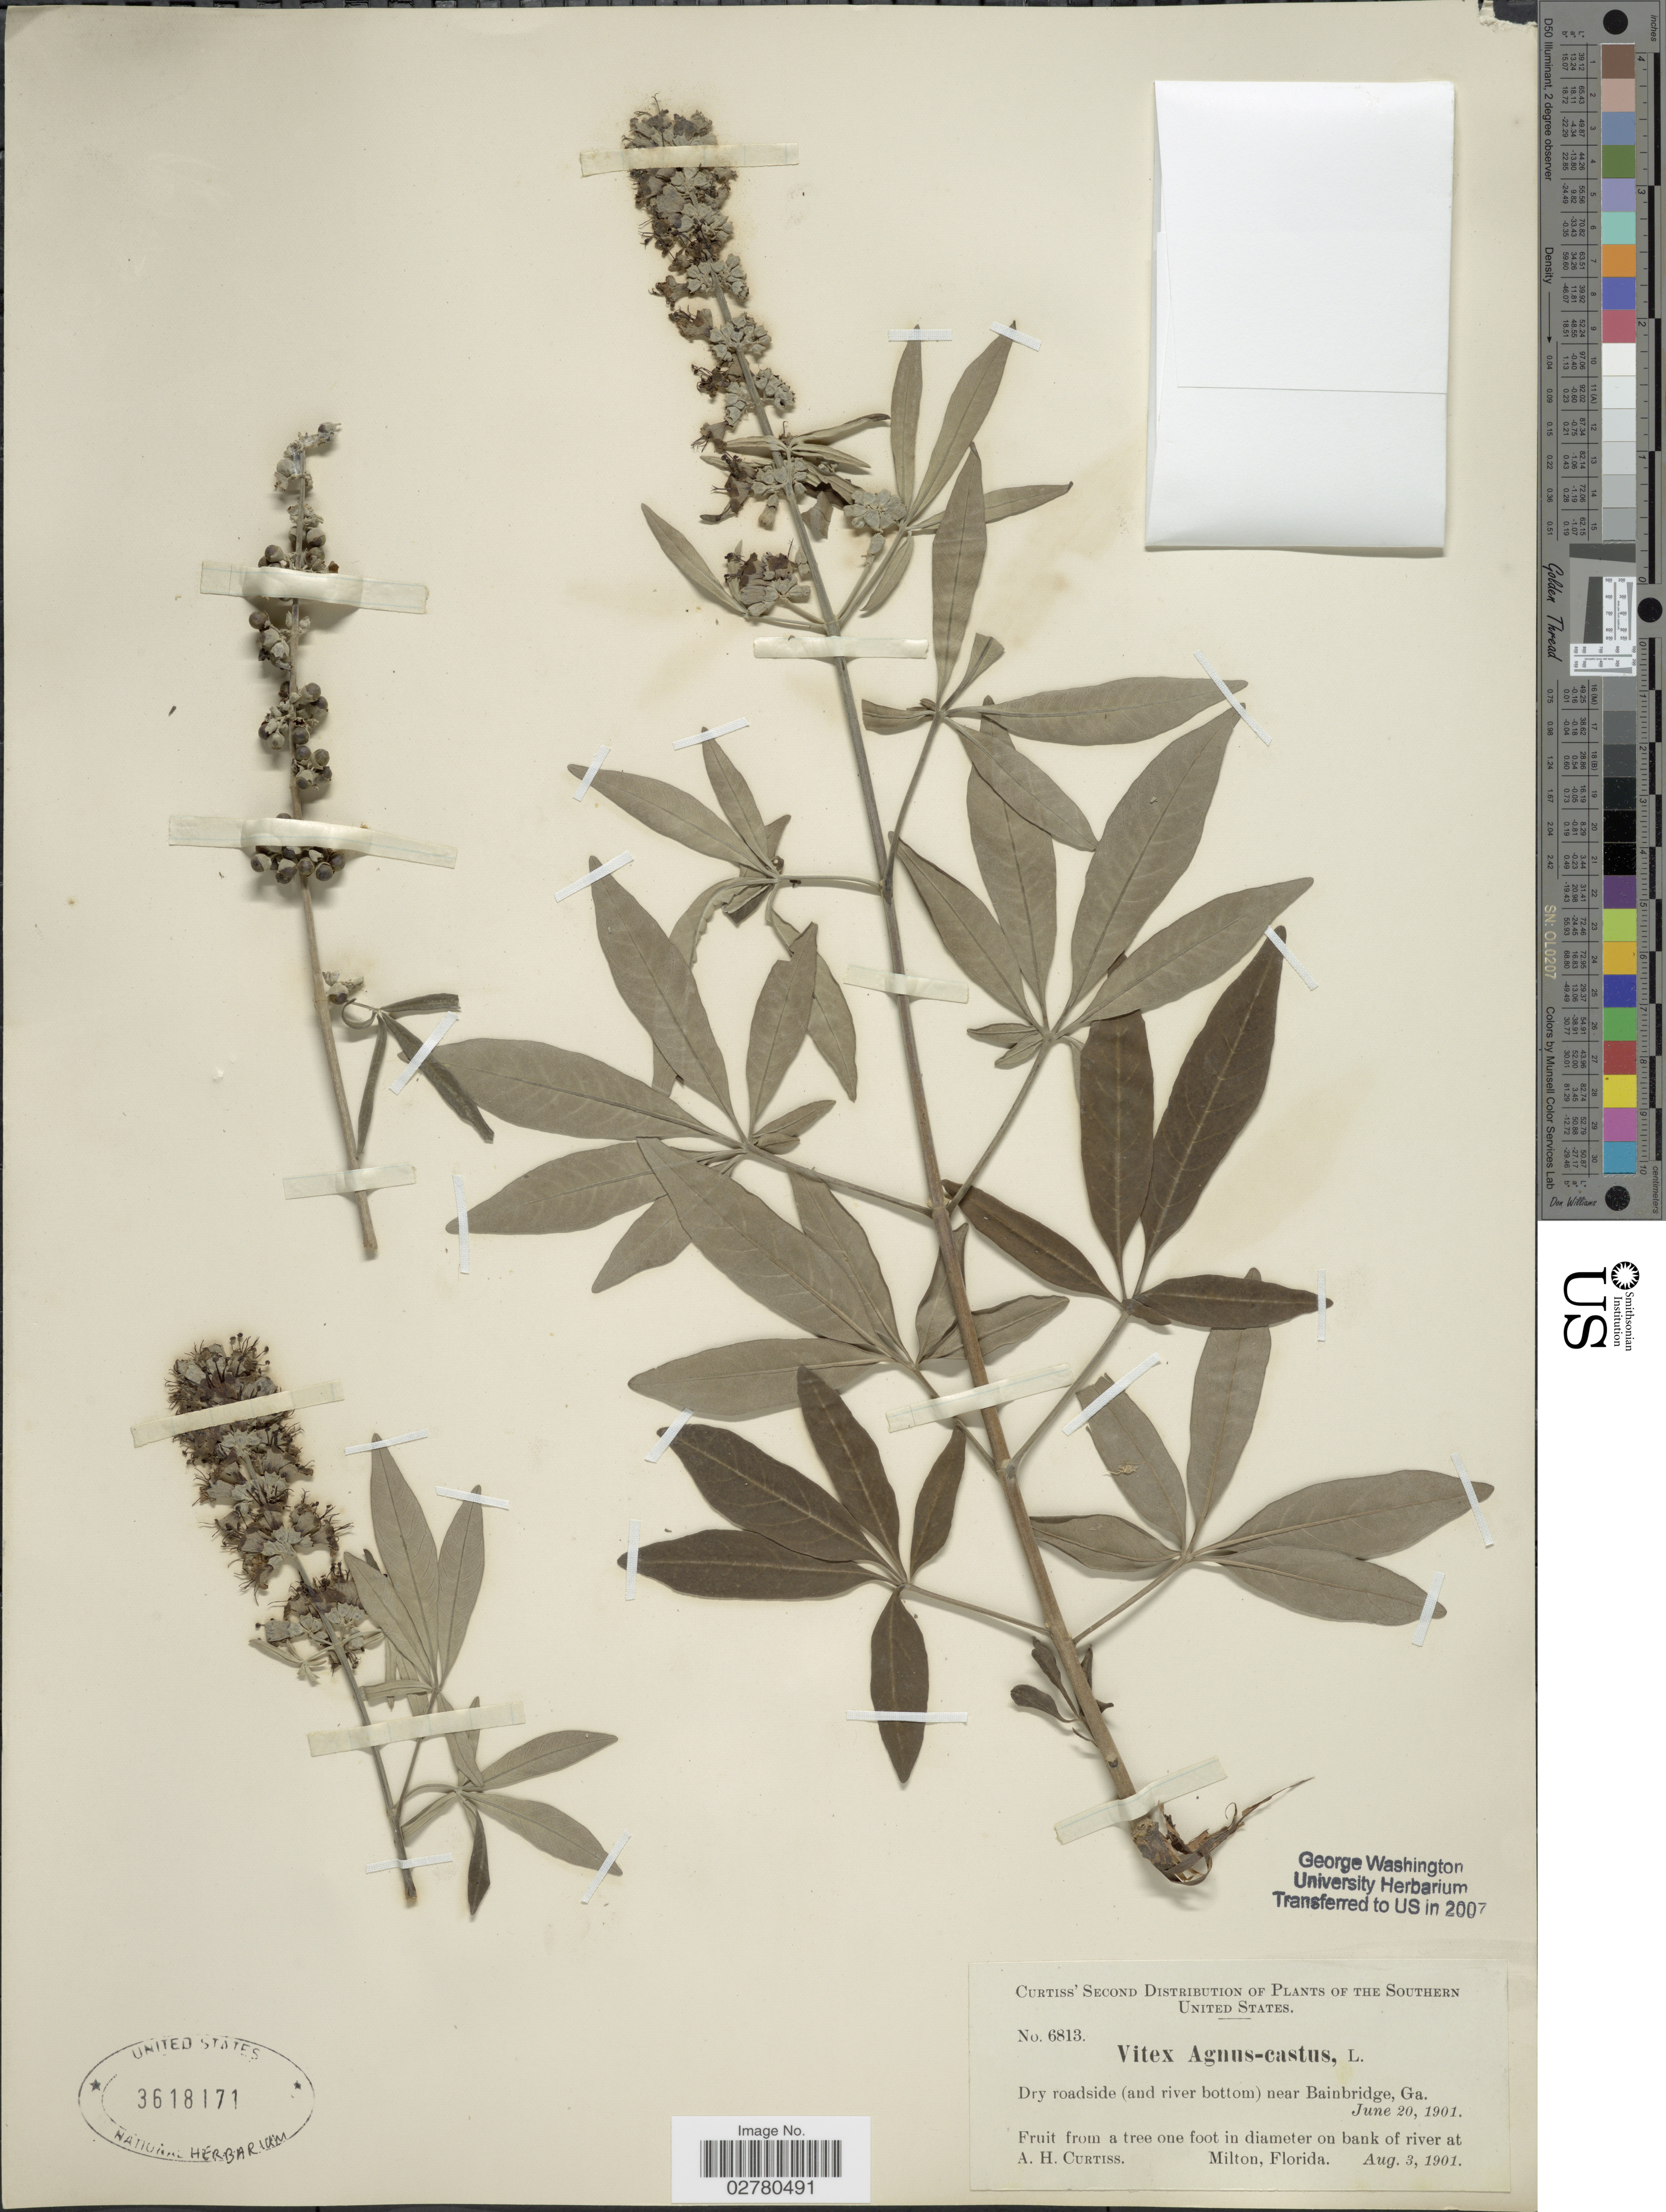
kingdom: Plantae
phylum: Tracheophyta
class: Magnoliopsida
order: Lamiales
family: Lamiaceae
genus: Vitex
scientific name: Vitex agnus-castus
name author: L.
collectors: A. H. Curtiss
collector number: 6813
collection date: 1901-06-20/1901-08-03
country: United States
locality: Southern United States. Dry roadside (and river bottom) near Bainbridge, Ga., Fruit from a tree one foot in diameter on bank of river at Milton, Florida.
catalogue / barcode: US 3618171